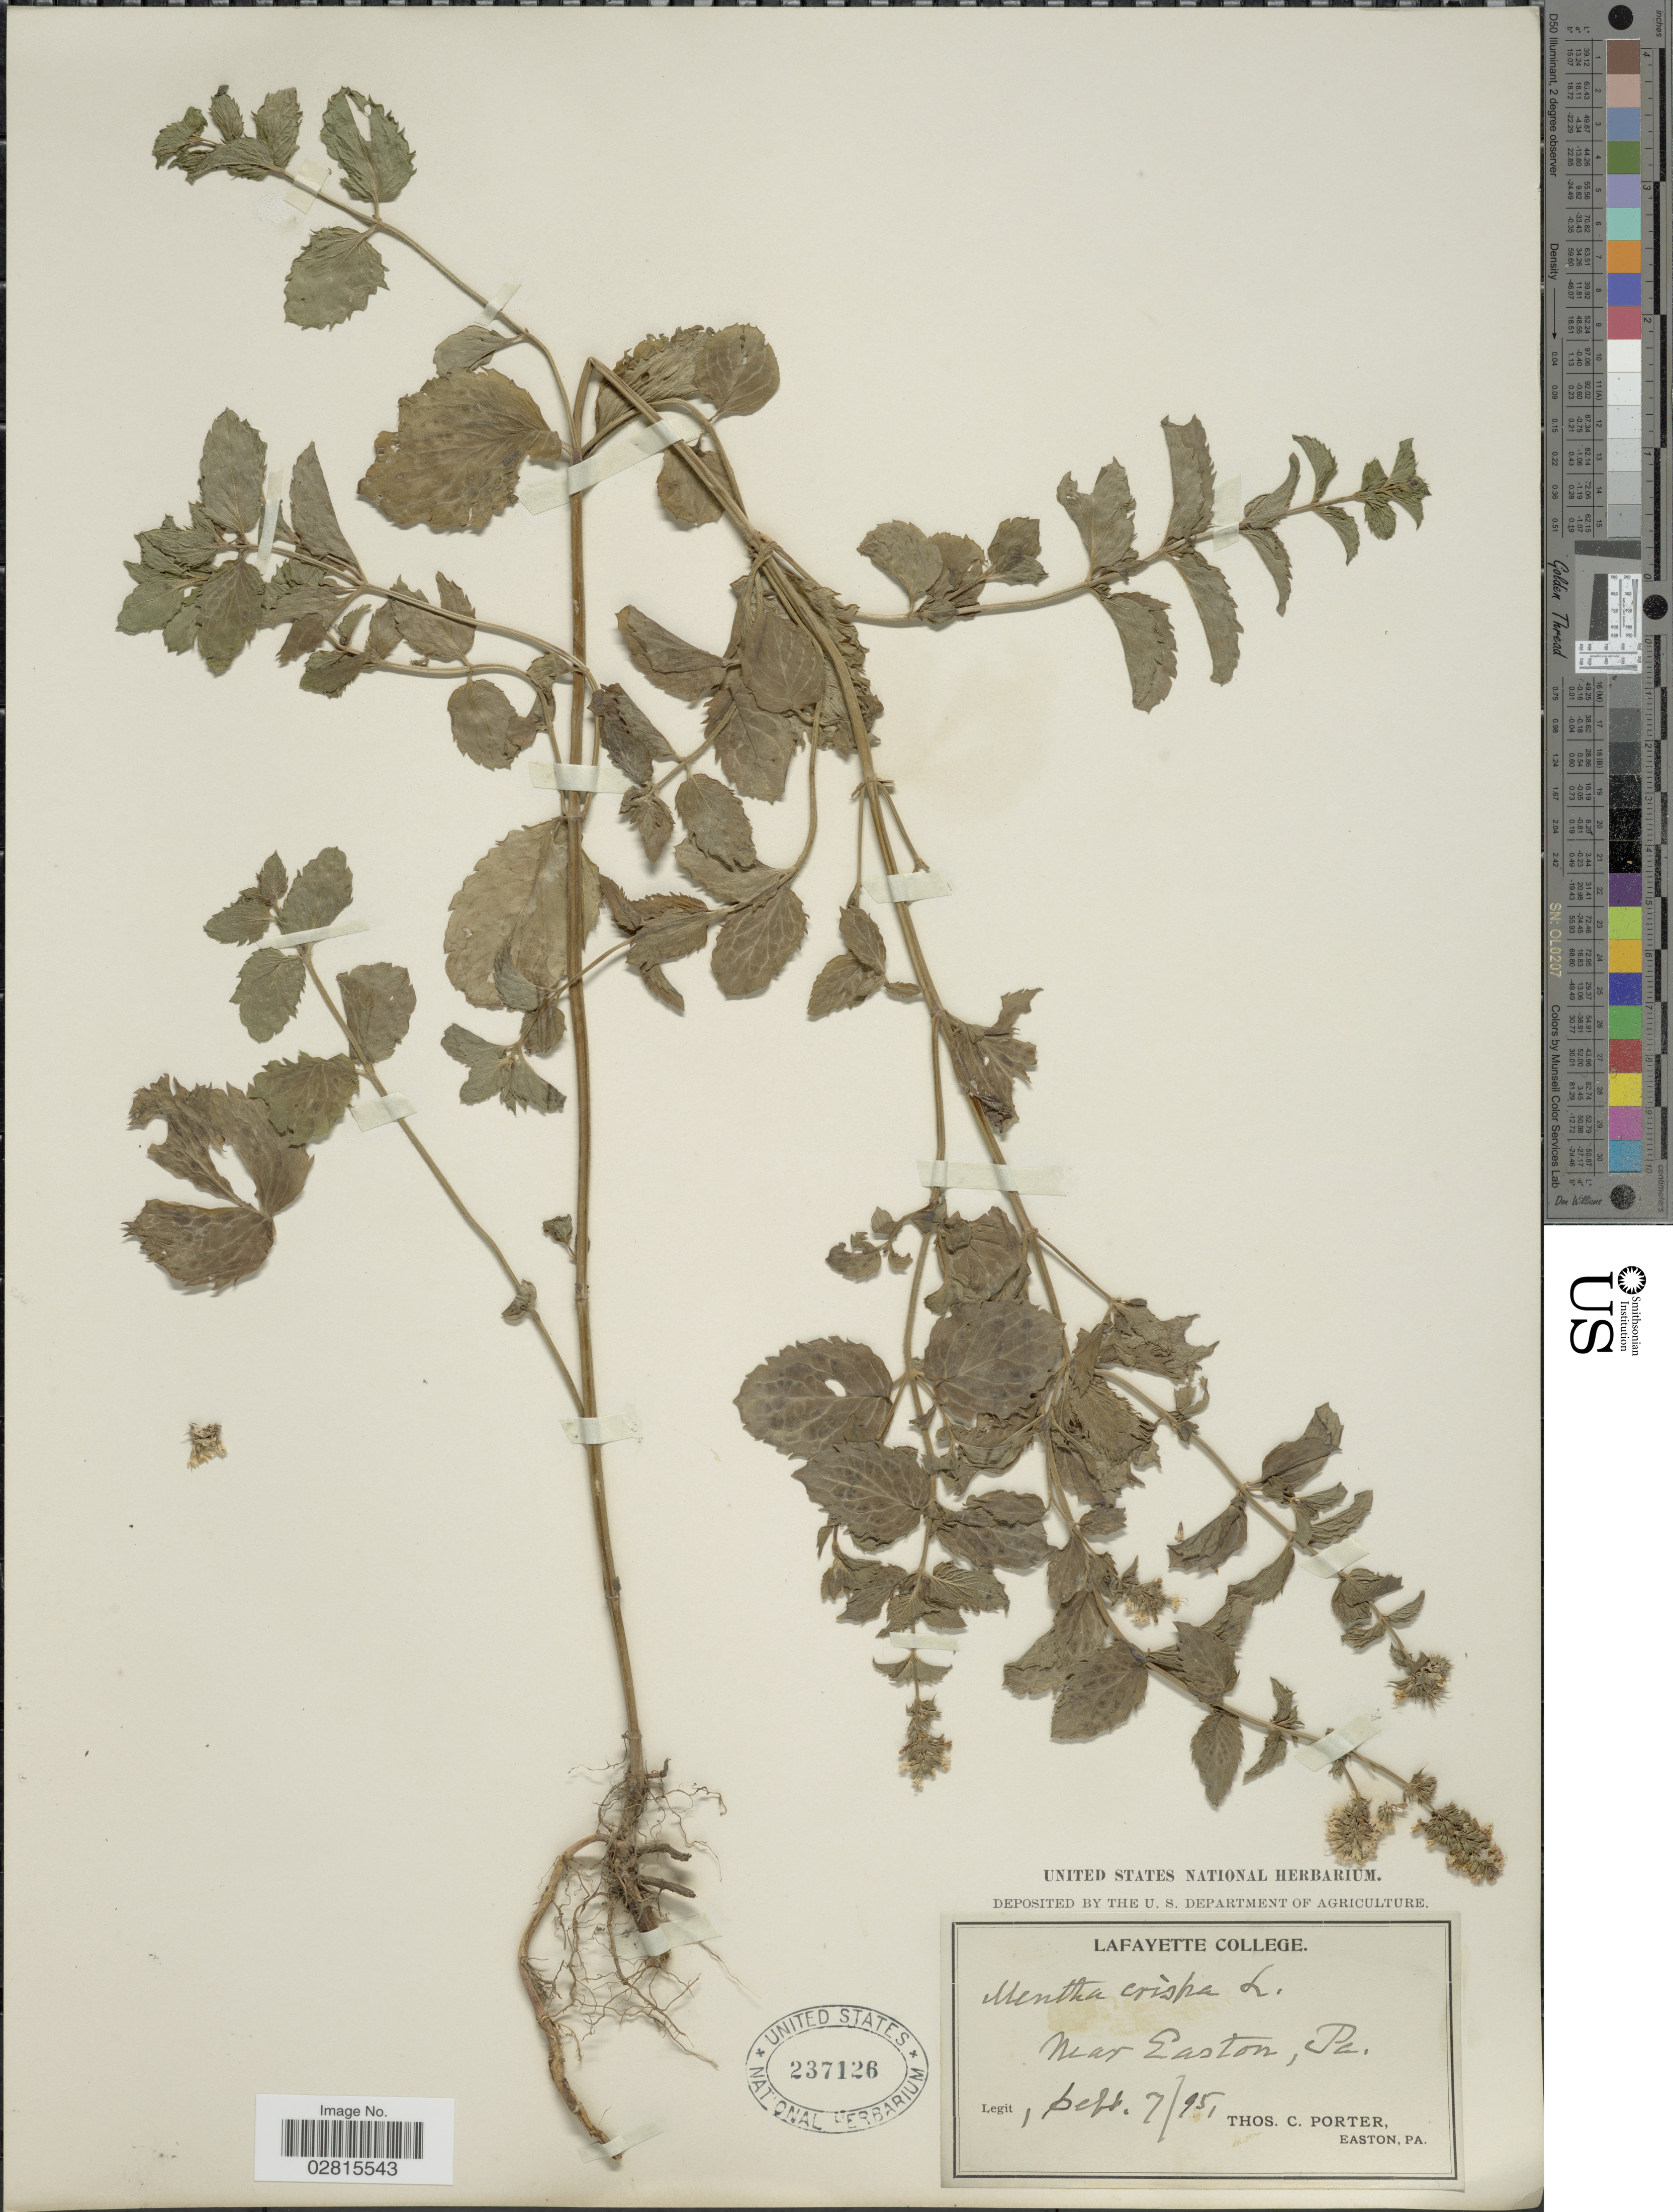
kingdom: Plantae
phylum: Tracheophyta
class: Magnoliopsida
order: Lamiales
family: Lamiaceae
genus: Mentha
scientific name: Mentha crispa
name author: L.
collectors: T. Porter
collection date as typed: Transcribed d/m/y: 7/9/95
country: United States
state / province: Pennsylvania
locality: Near Easton, Pa.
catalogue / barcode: US 237126